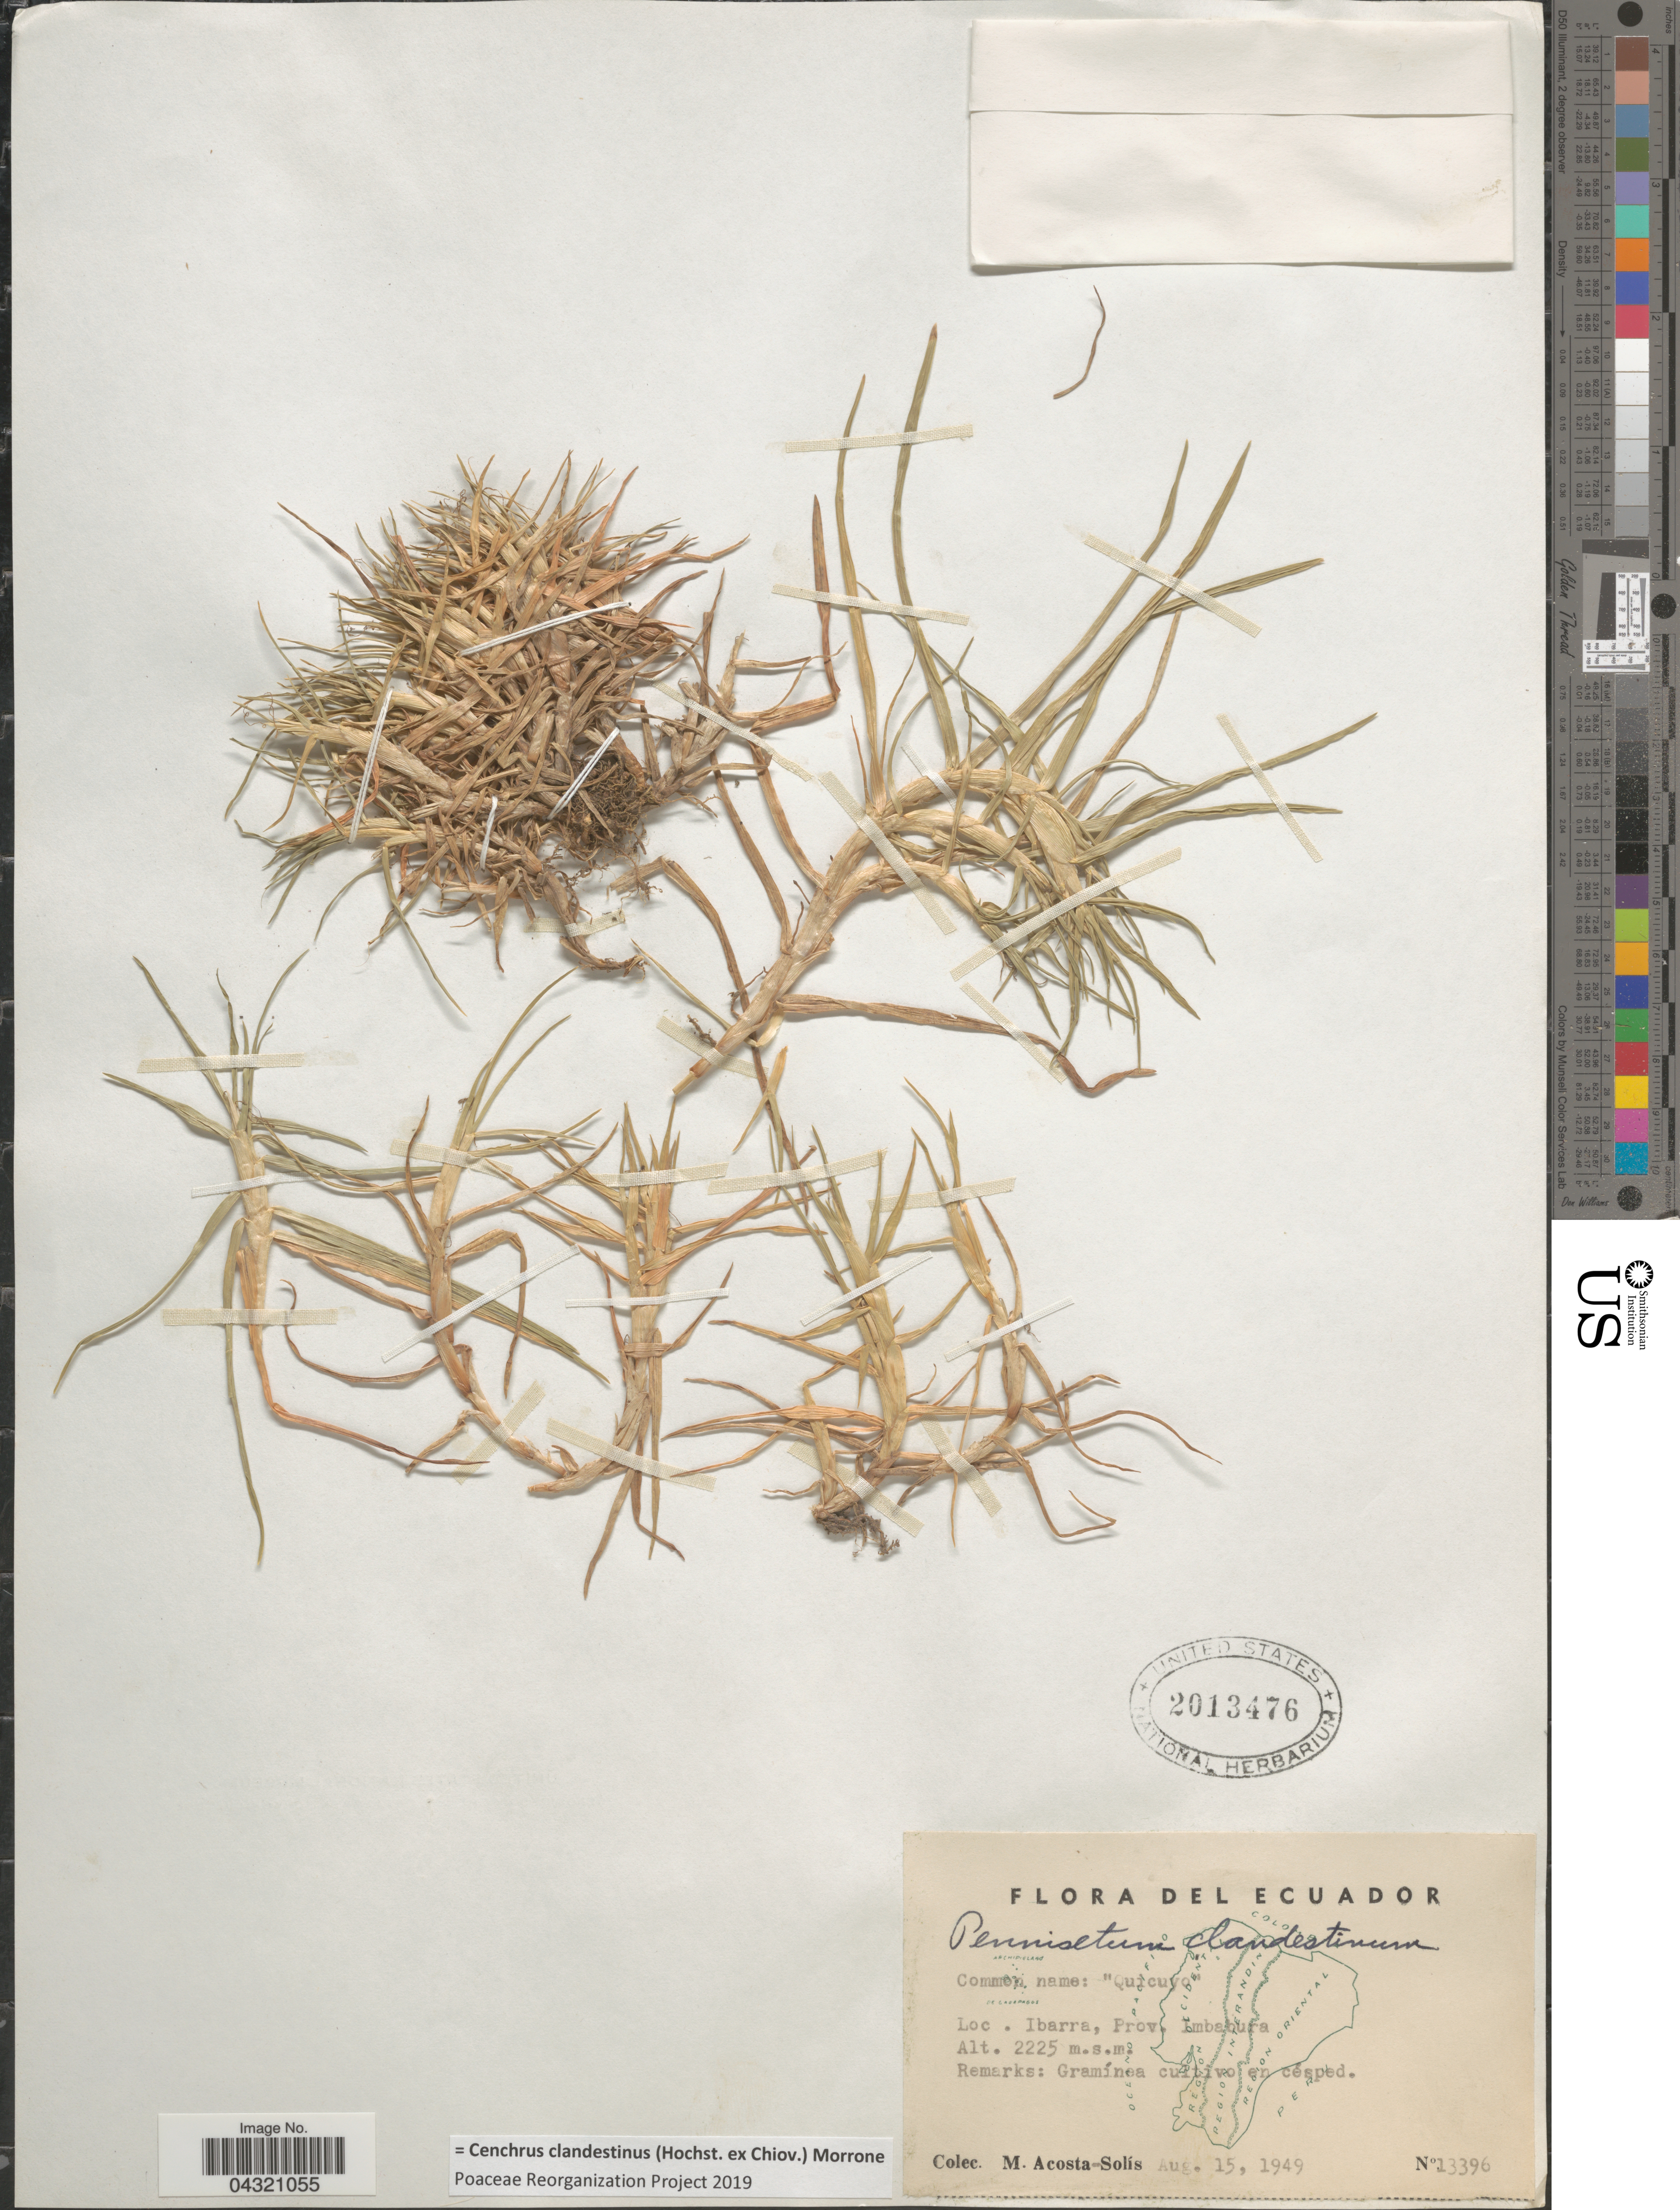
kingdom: Plantae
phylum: Tracheophyta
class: Liliopsida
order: Poales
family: Poaceae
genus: Cenchrus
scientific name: Cenchrus clandestinus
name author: (Hochst. & Chiov.) Morrone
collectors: M. Acosta Solis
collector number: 13396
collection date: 1949-08-15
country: Ecuador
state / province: Imbabura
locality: Ibarra.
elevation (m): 2225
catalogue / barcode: US 2013476